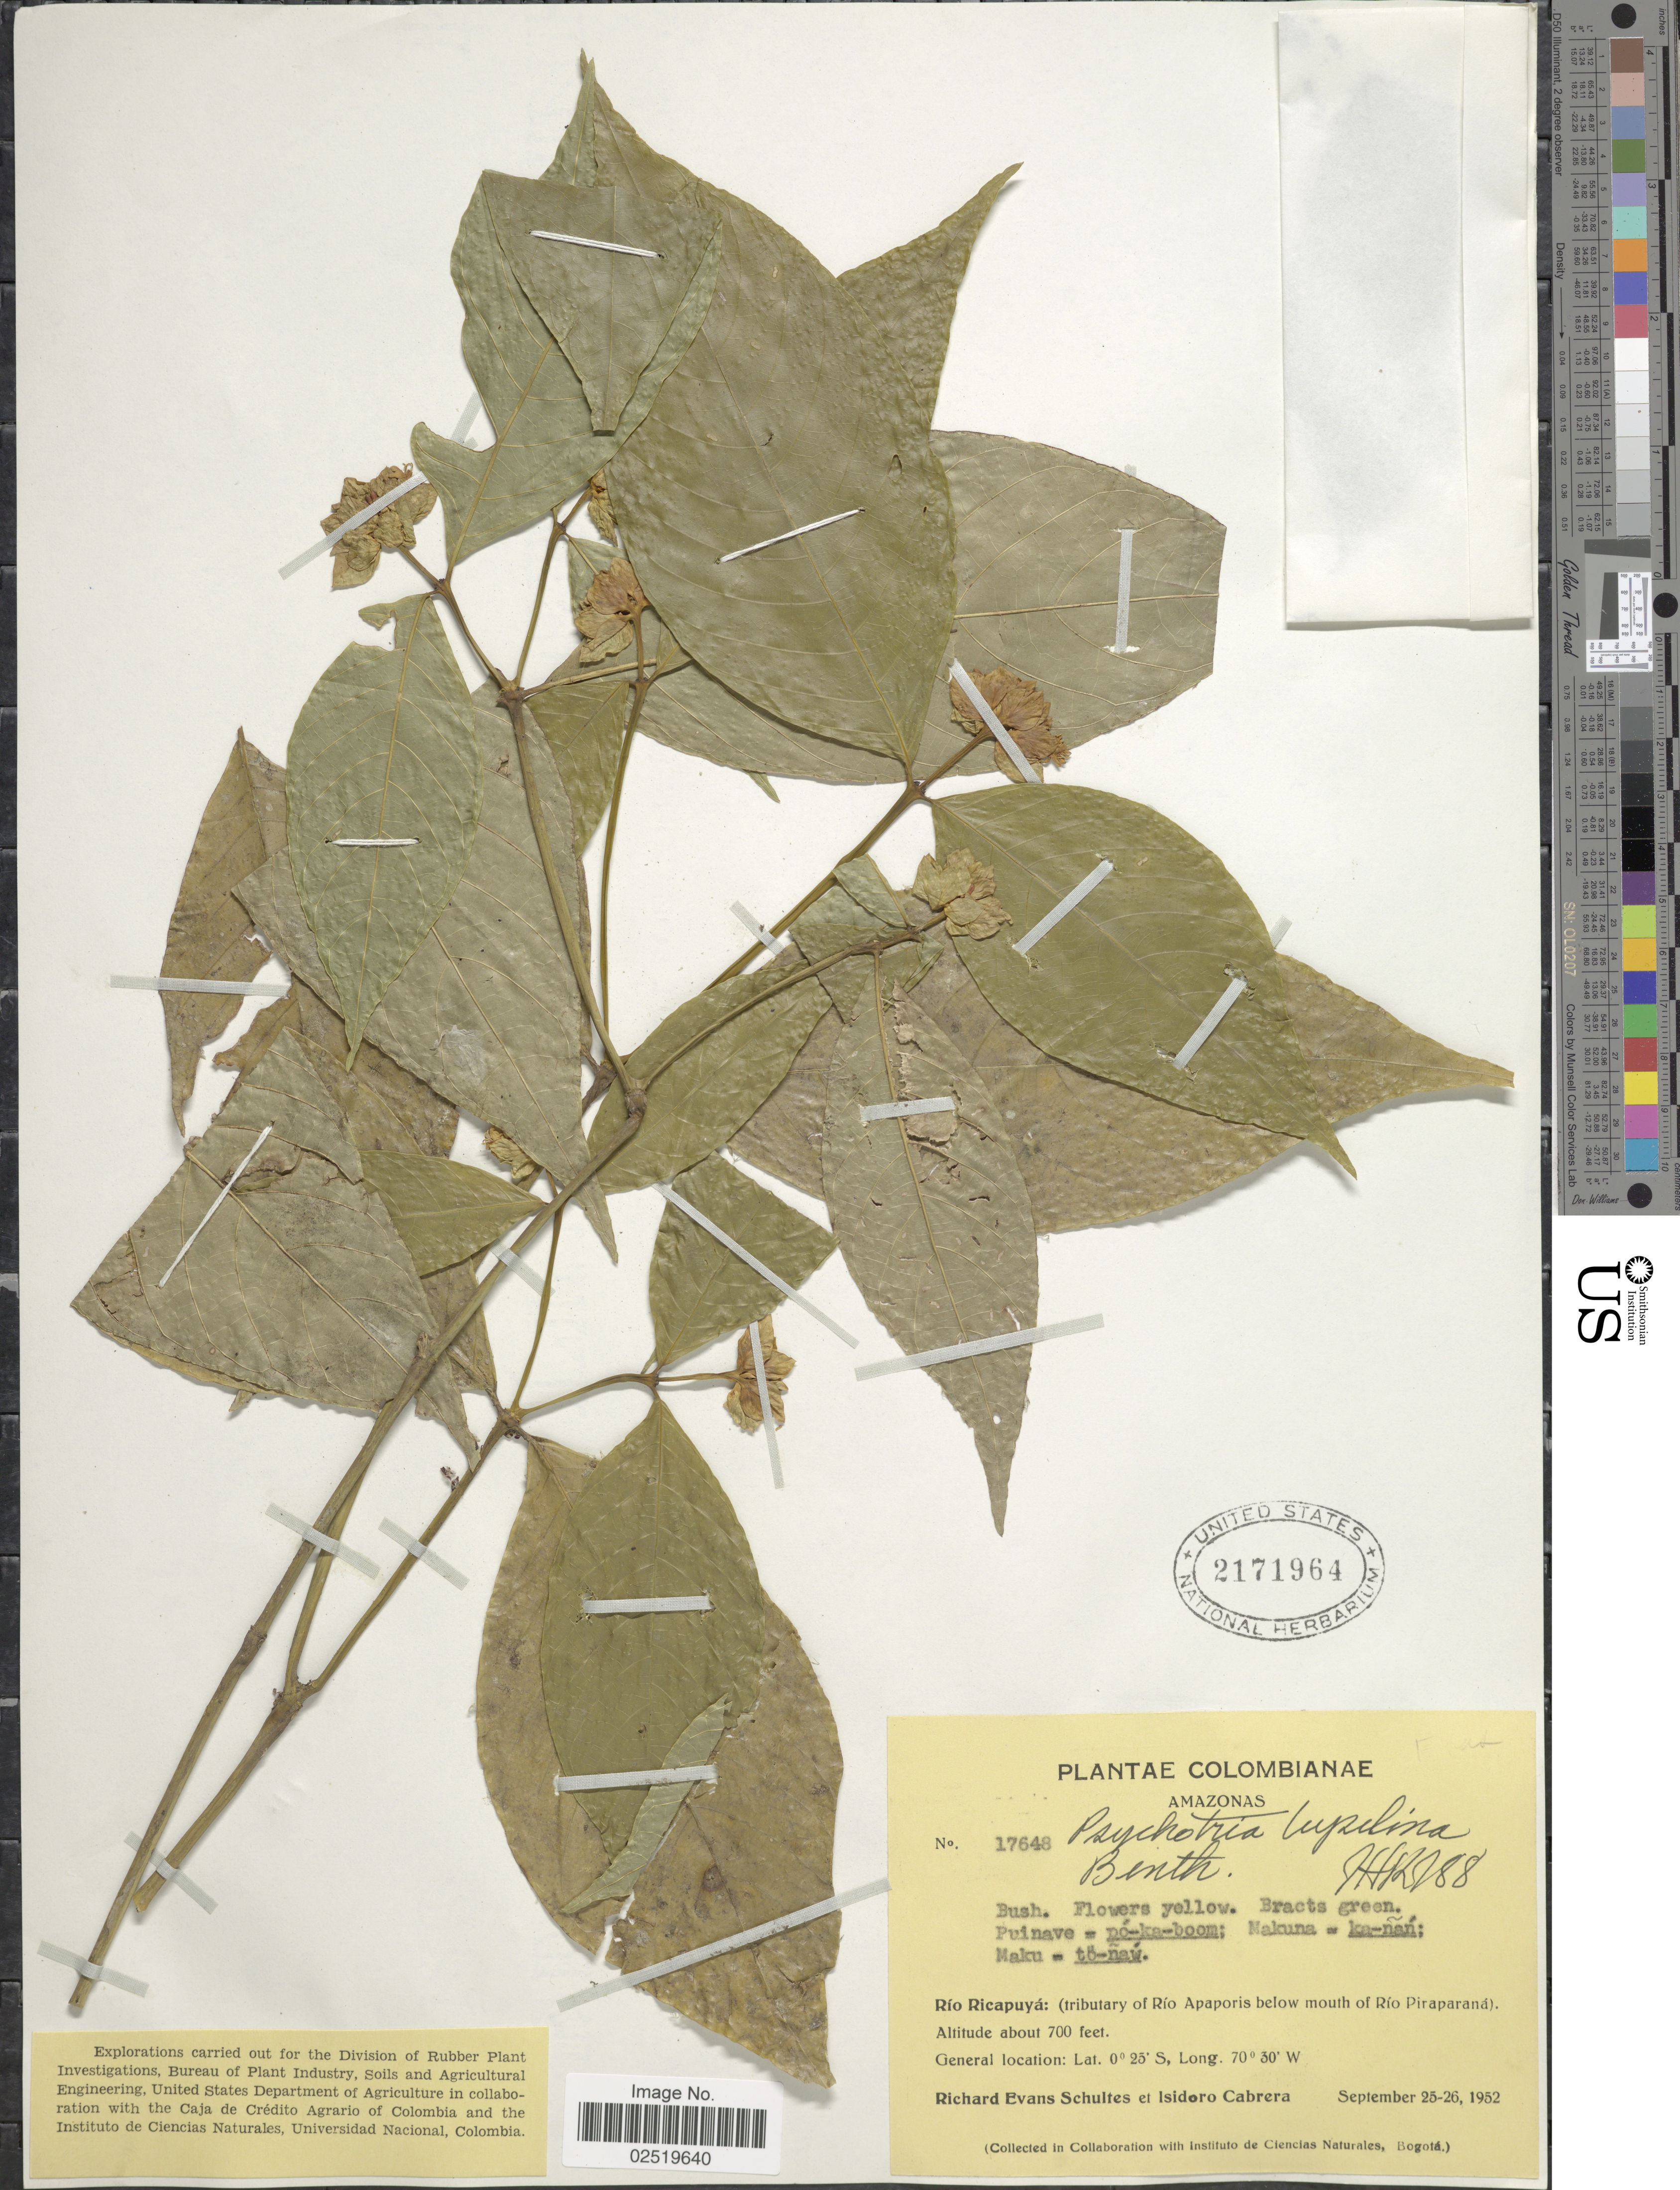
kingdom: Plantae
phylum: Tracheophyta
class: Magnoliopsida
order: Gentianales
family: Rubiaceae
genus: Psychotria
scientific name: Psychotria lupulina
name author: Benth.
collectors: R. E. Schultes & I. Cabrera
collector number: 17648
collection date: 1952-09-25/1952-09-26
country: Colombia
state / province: Amazônas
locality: Colombianae, Rio Ricapuya: (tributary of Rio Apaporis below mouth of Rio Piraparana).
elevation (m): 213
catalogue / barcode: US 2171964